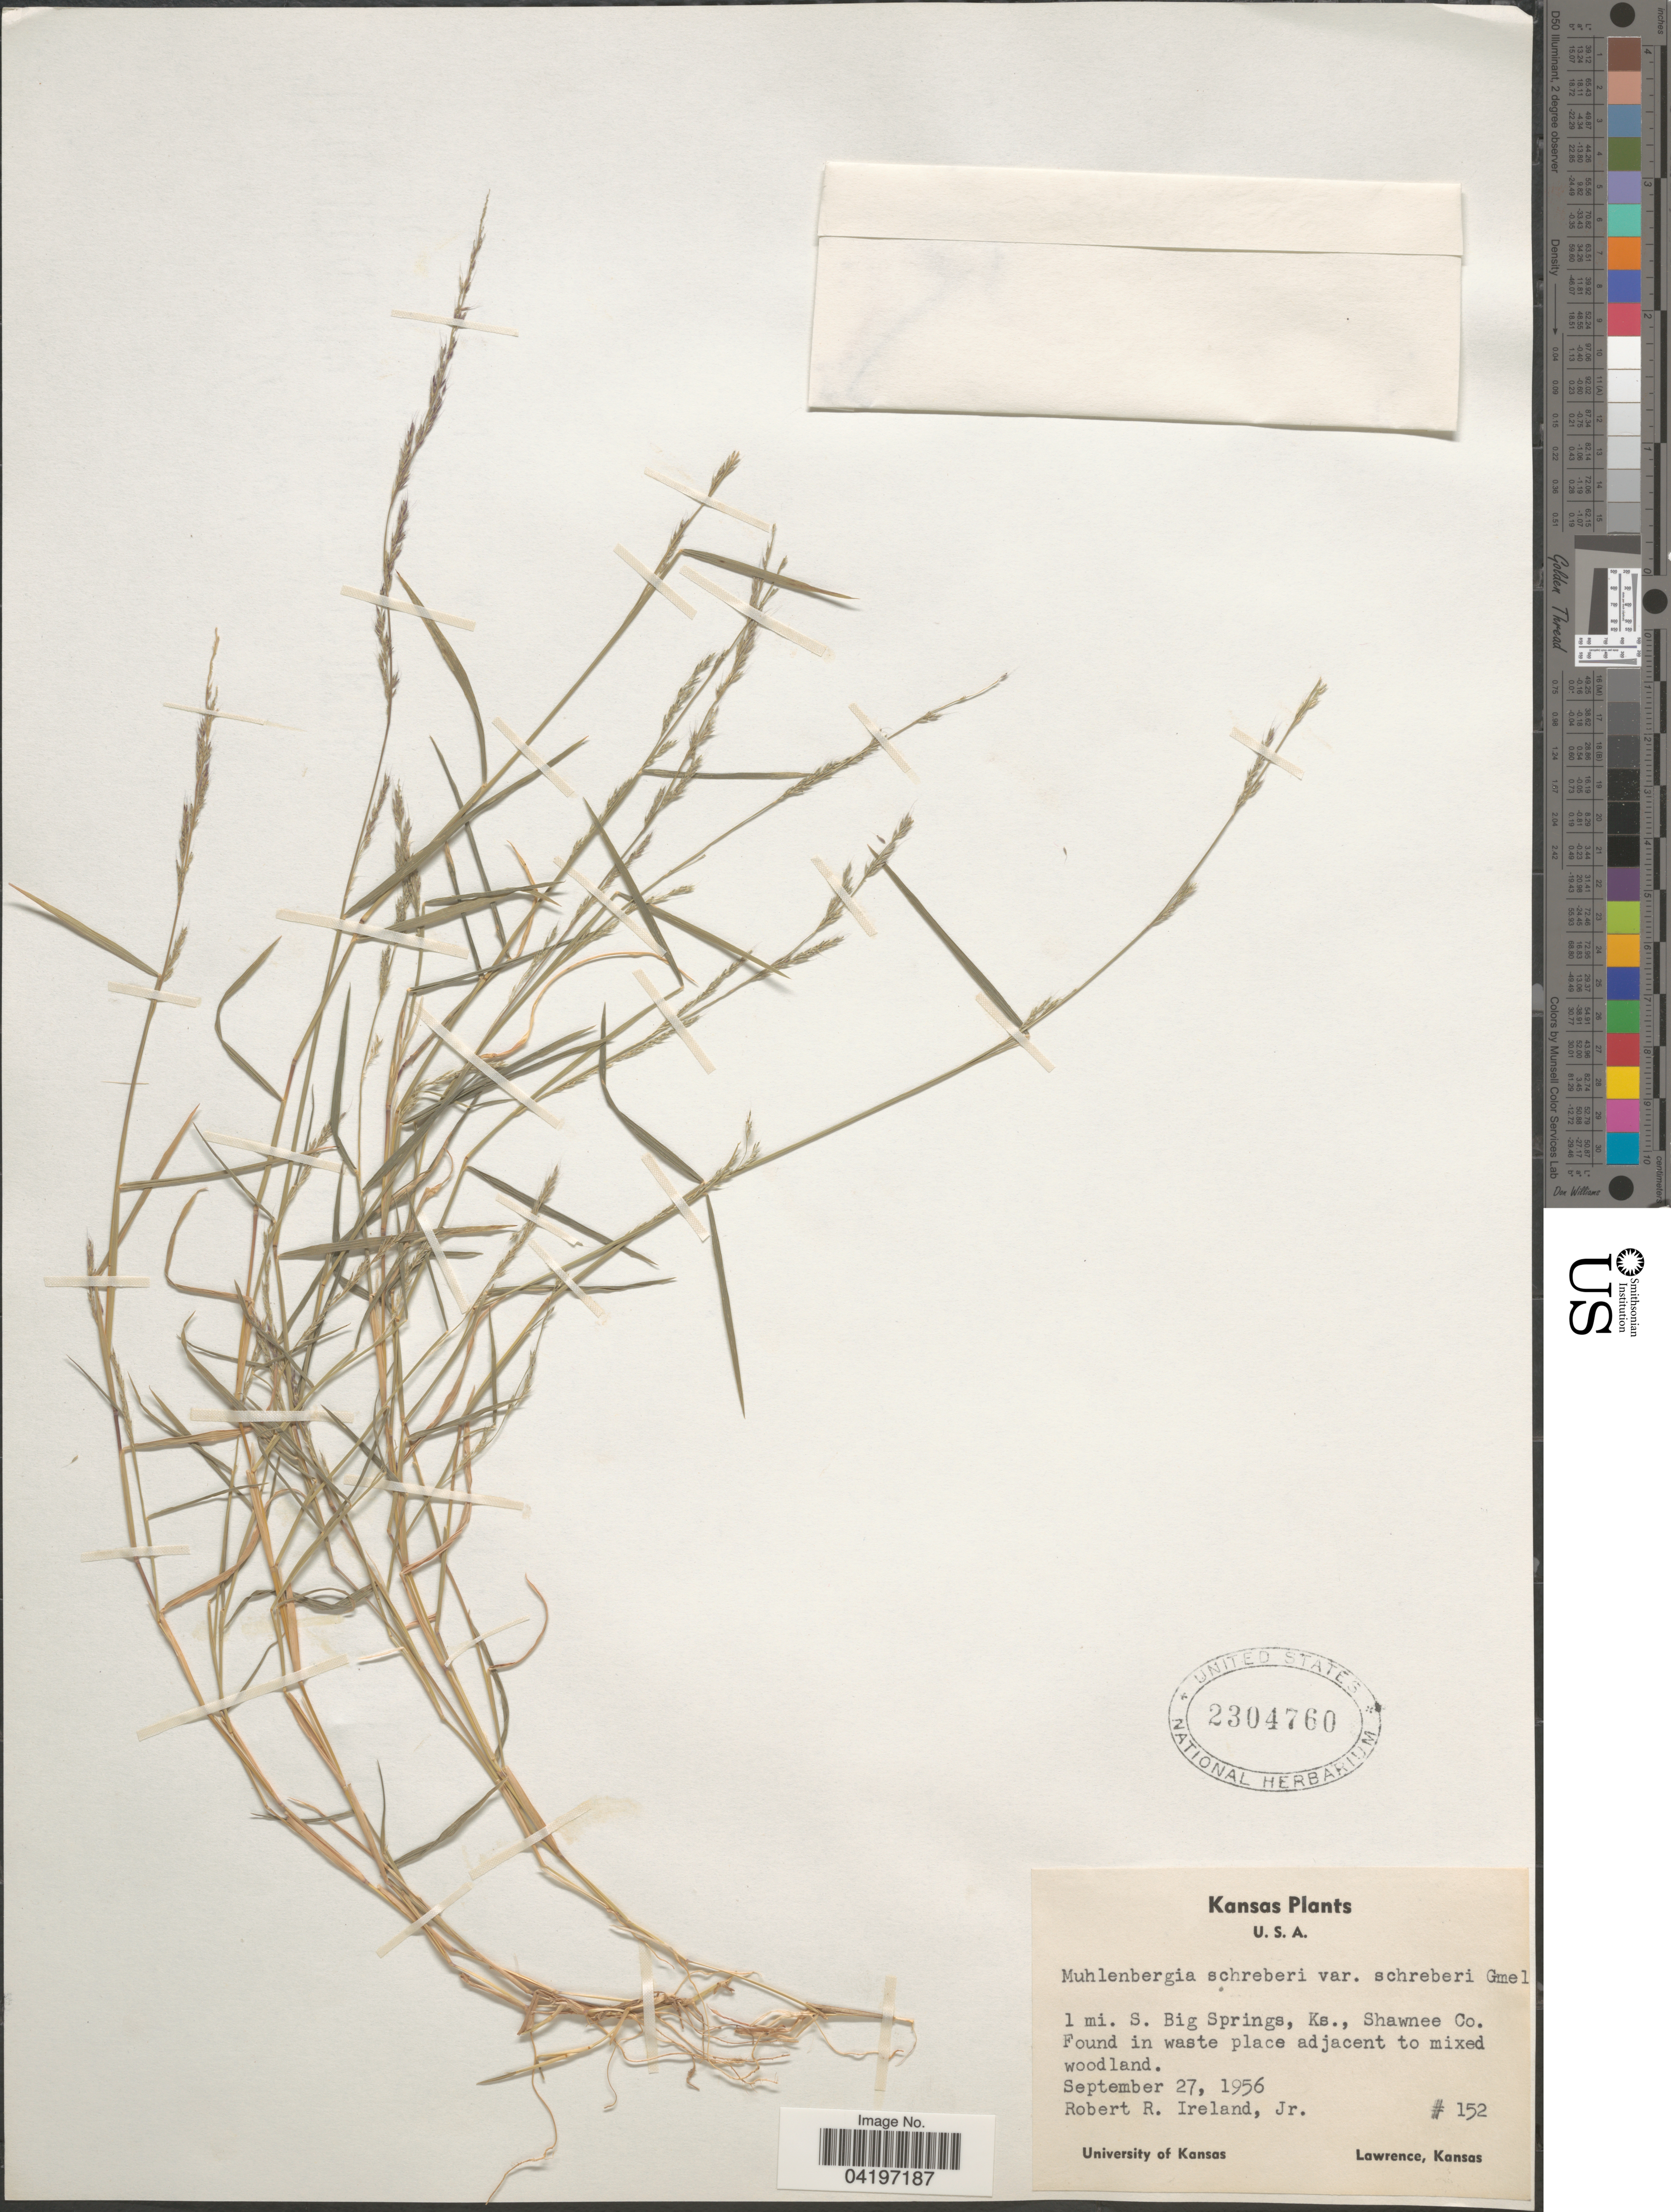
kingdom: Plantae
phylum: Tracheophyta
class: Liliopsida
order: Poales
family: Poaceae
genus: Muhlenbergia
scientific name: Muhlenbergia schreberi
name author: J.F. Gmel.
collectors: R. Ireland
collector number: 152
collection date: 1956-09-27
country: United States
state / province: Kansas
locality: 1 mi. S. Big Springs, Ks., Shawnee Co. In waste places adjacent to mixed woodland.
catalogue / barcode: US 2304760